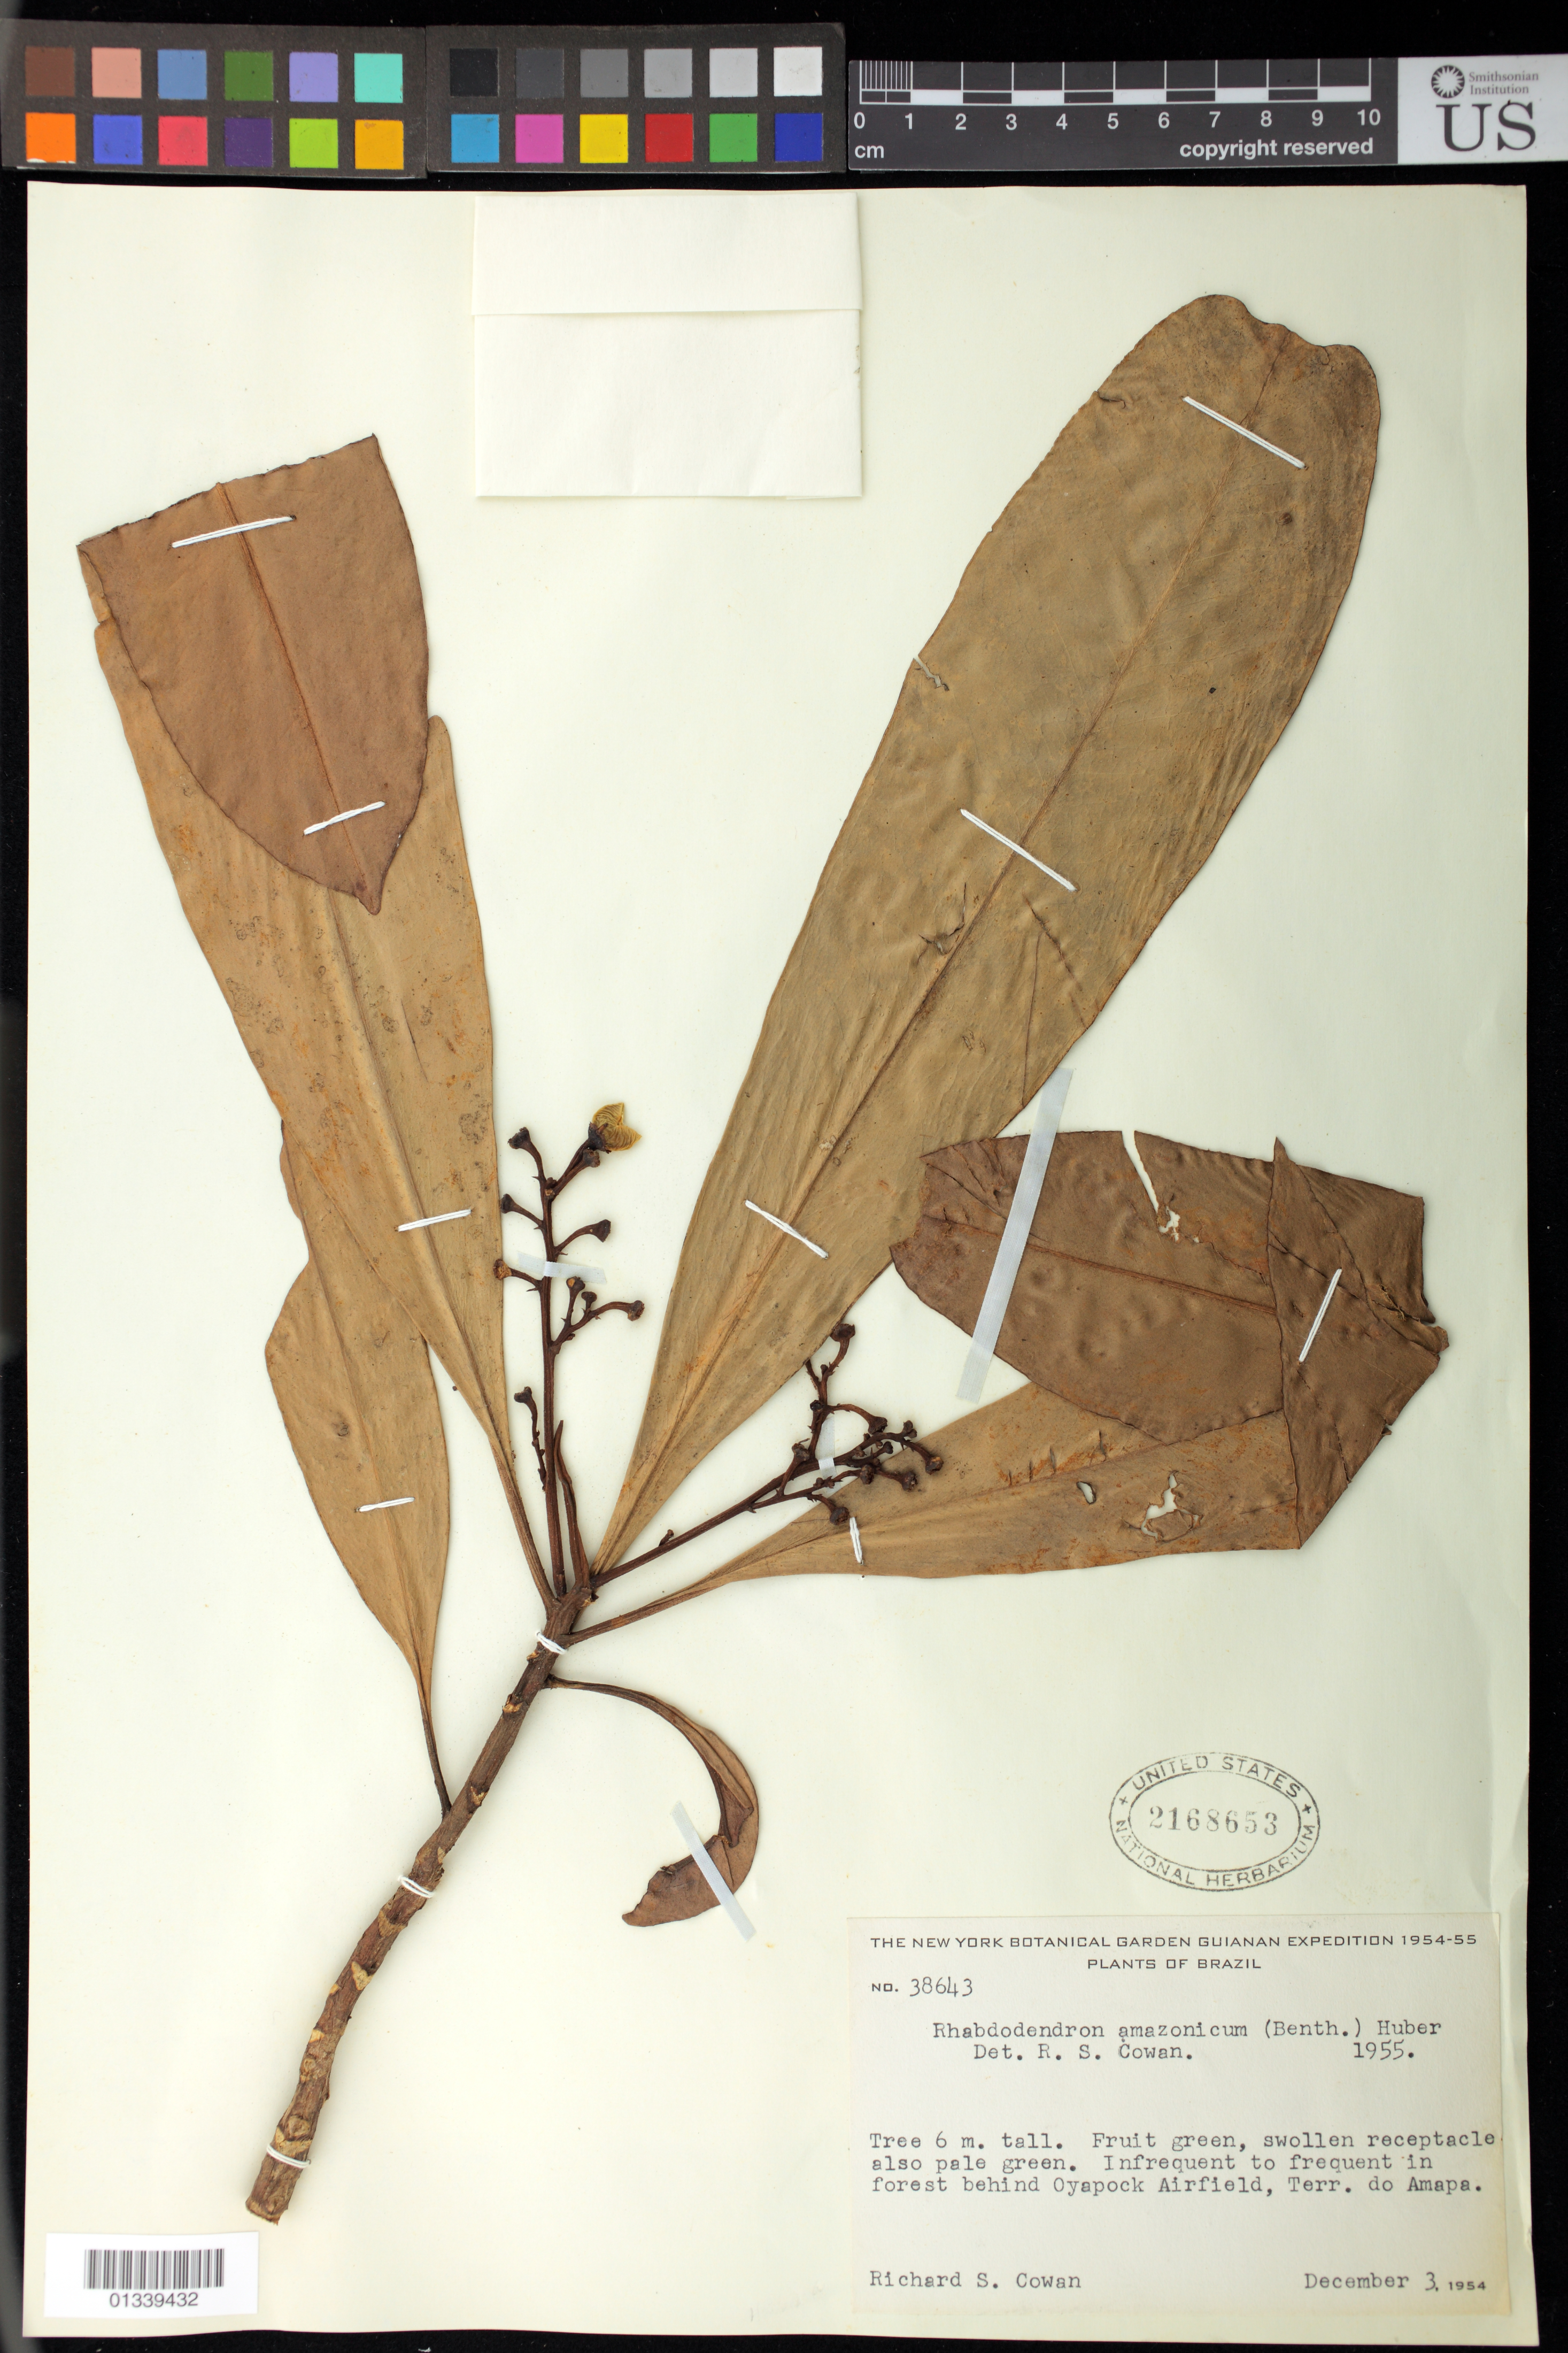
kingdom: Plantae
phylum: Tracheophyta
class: Magnoliopsida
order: Caryophyllales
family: Rhabdodendraceae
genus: Rhabdodendron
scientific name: Rhabdodendron amazonicum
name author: (Spruce ex Benth.) Huber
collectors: R. S. Cowan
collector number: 38643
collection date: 1954-12-03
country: Brazil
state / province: Amapá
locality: Forest behind Oyapock Airfield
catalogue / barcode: US 2168653